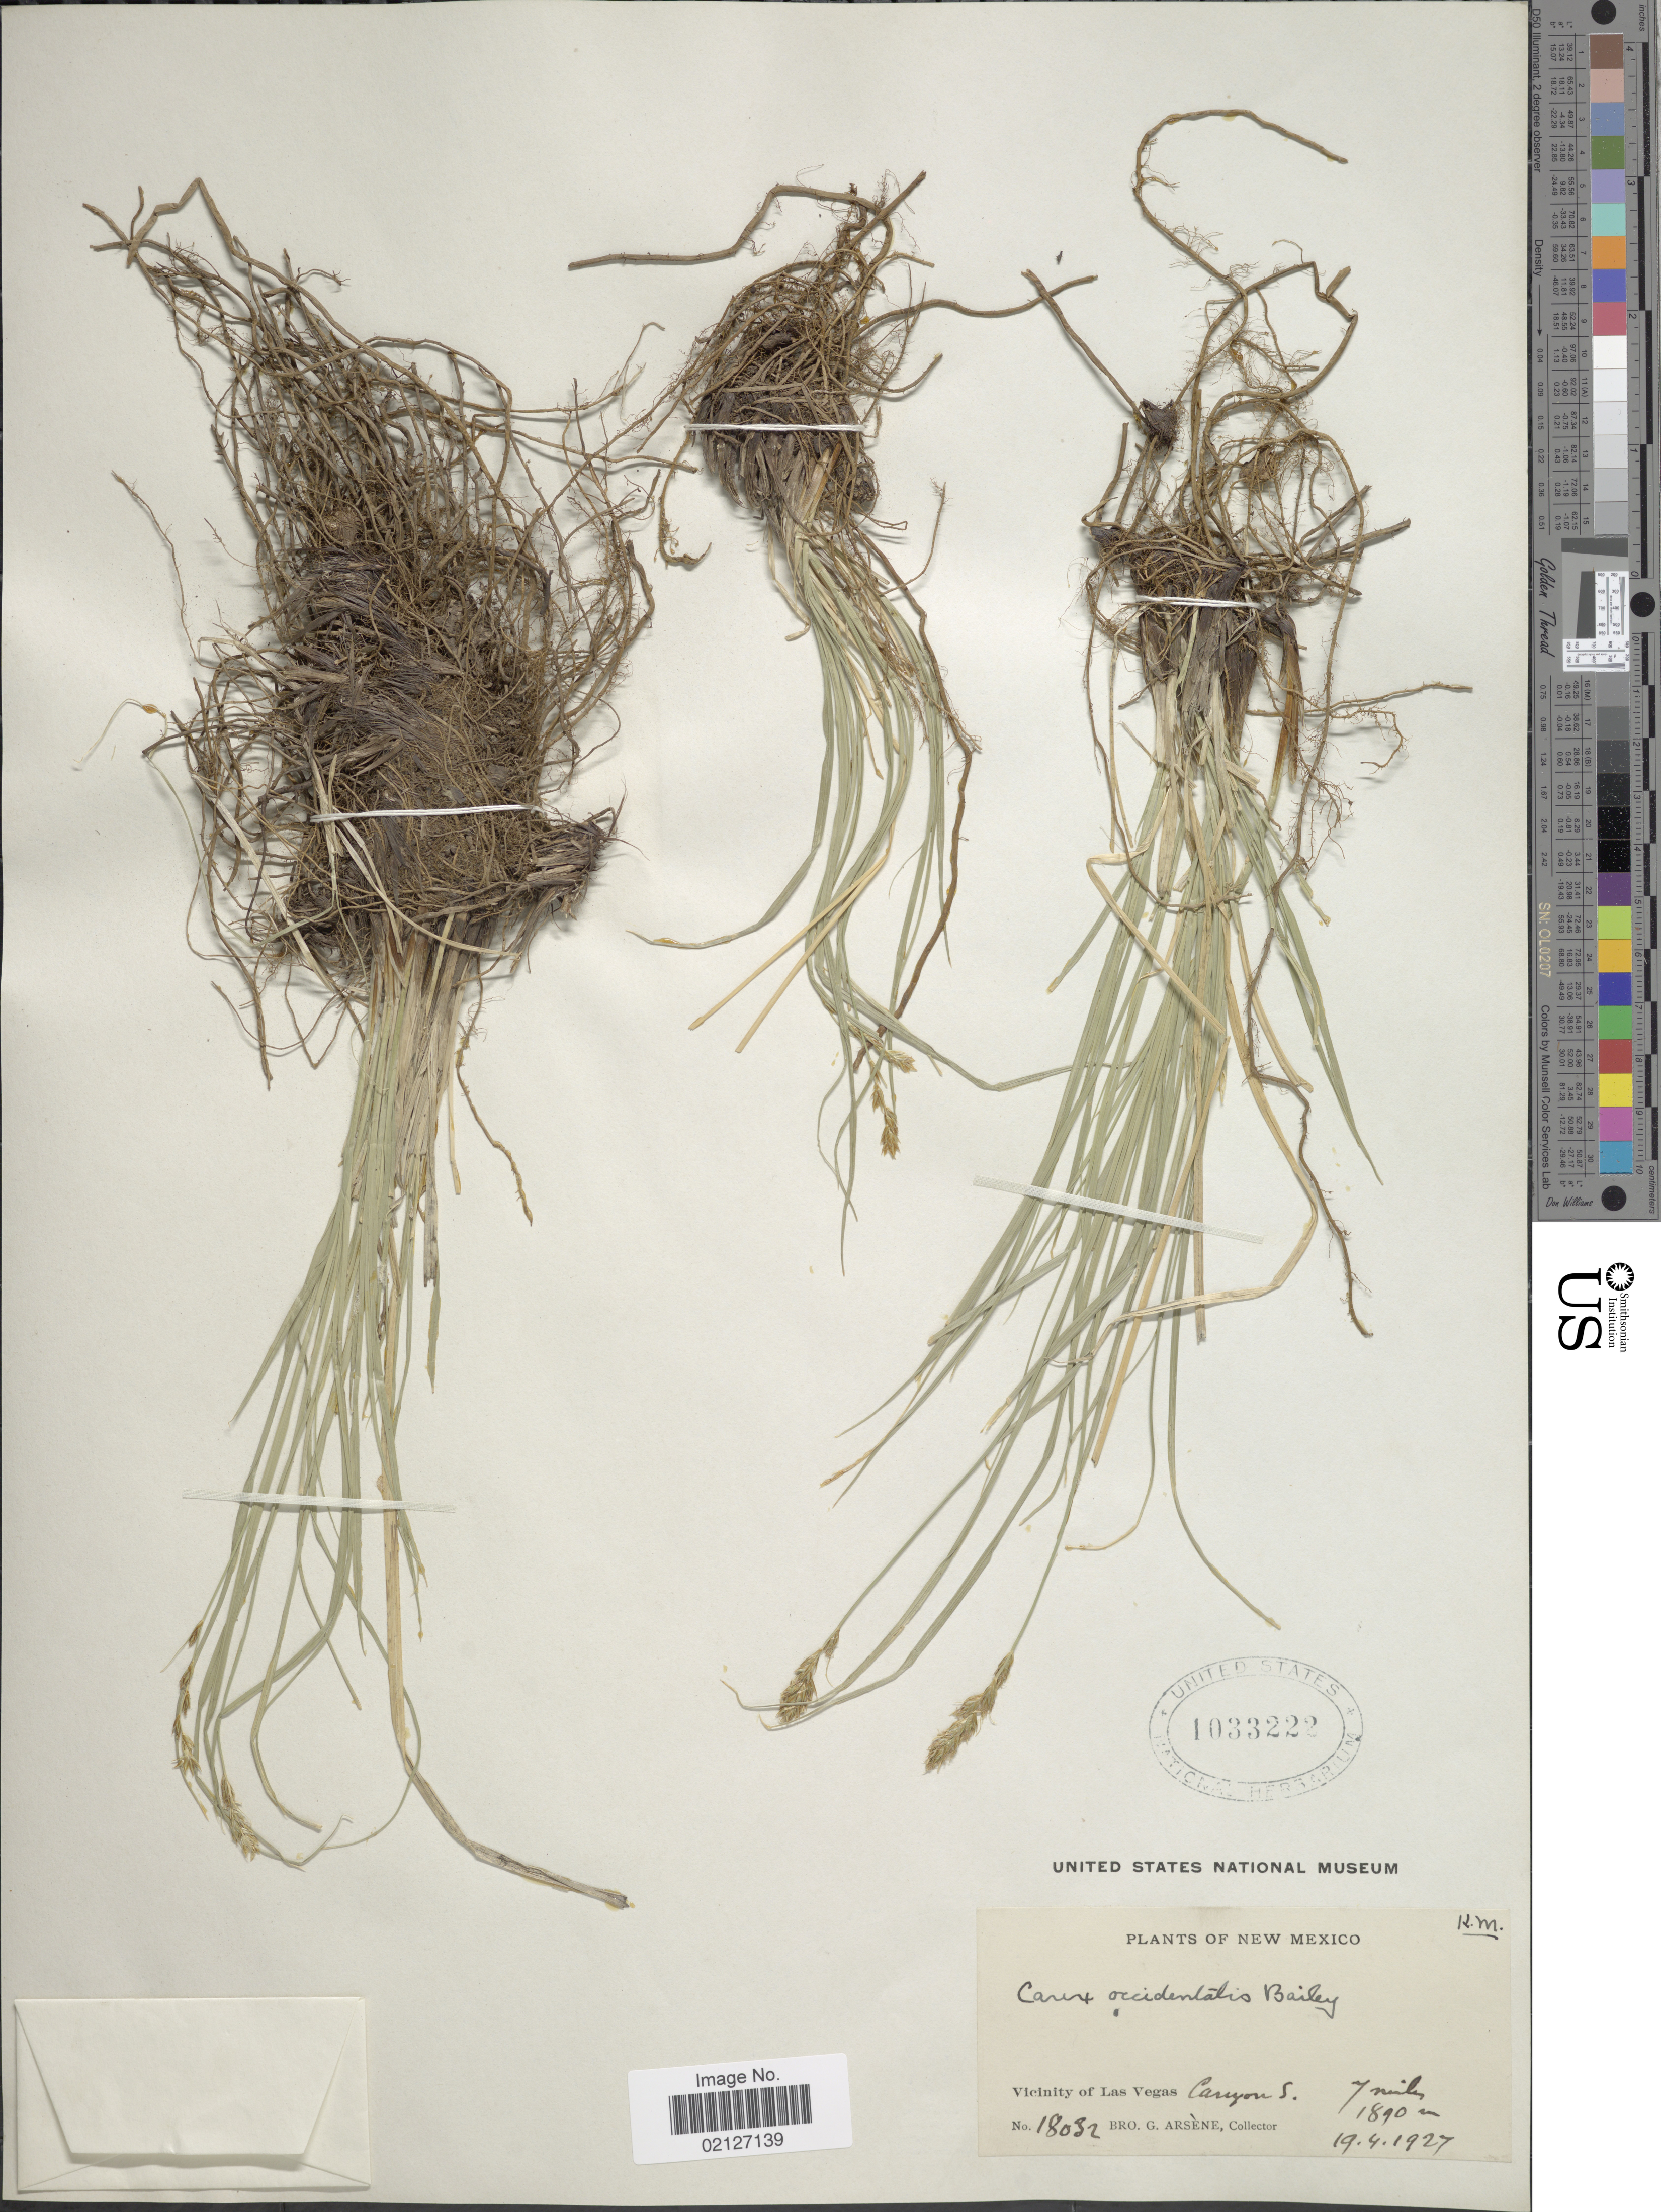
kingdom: Plantae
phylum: Tracheophyta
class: Liliopsida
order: Poales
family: Cyperaceae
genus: Carex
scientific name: Carex occidentalis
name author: L.H. Bailey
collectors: Bro. G. Arsène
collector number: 18032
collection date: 1927-04-19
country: United States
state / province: New Mexico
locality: Vicinity of Las Vegas, Canyon S. 7 miles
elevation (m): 1890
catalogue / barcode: US 1033222